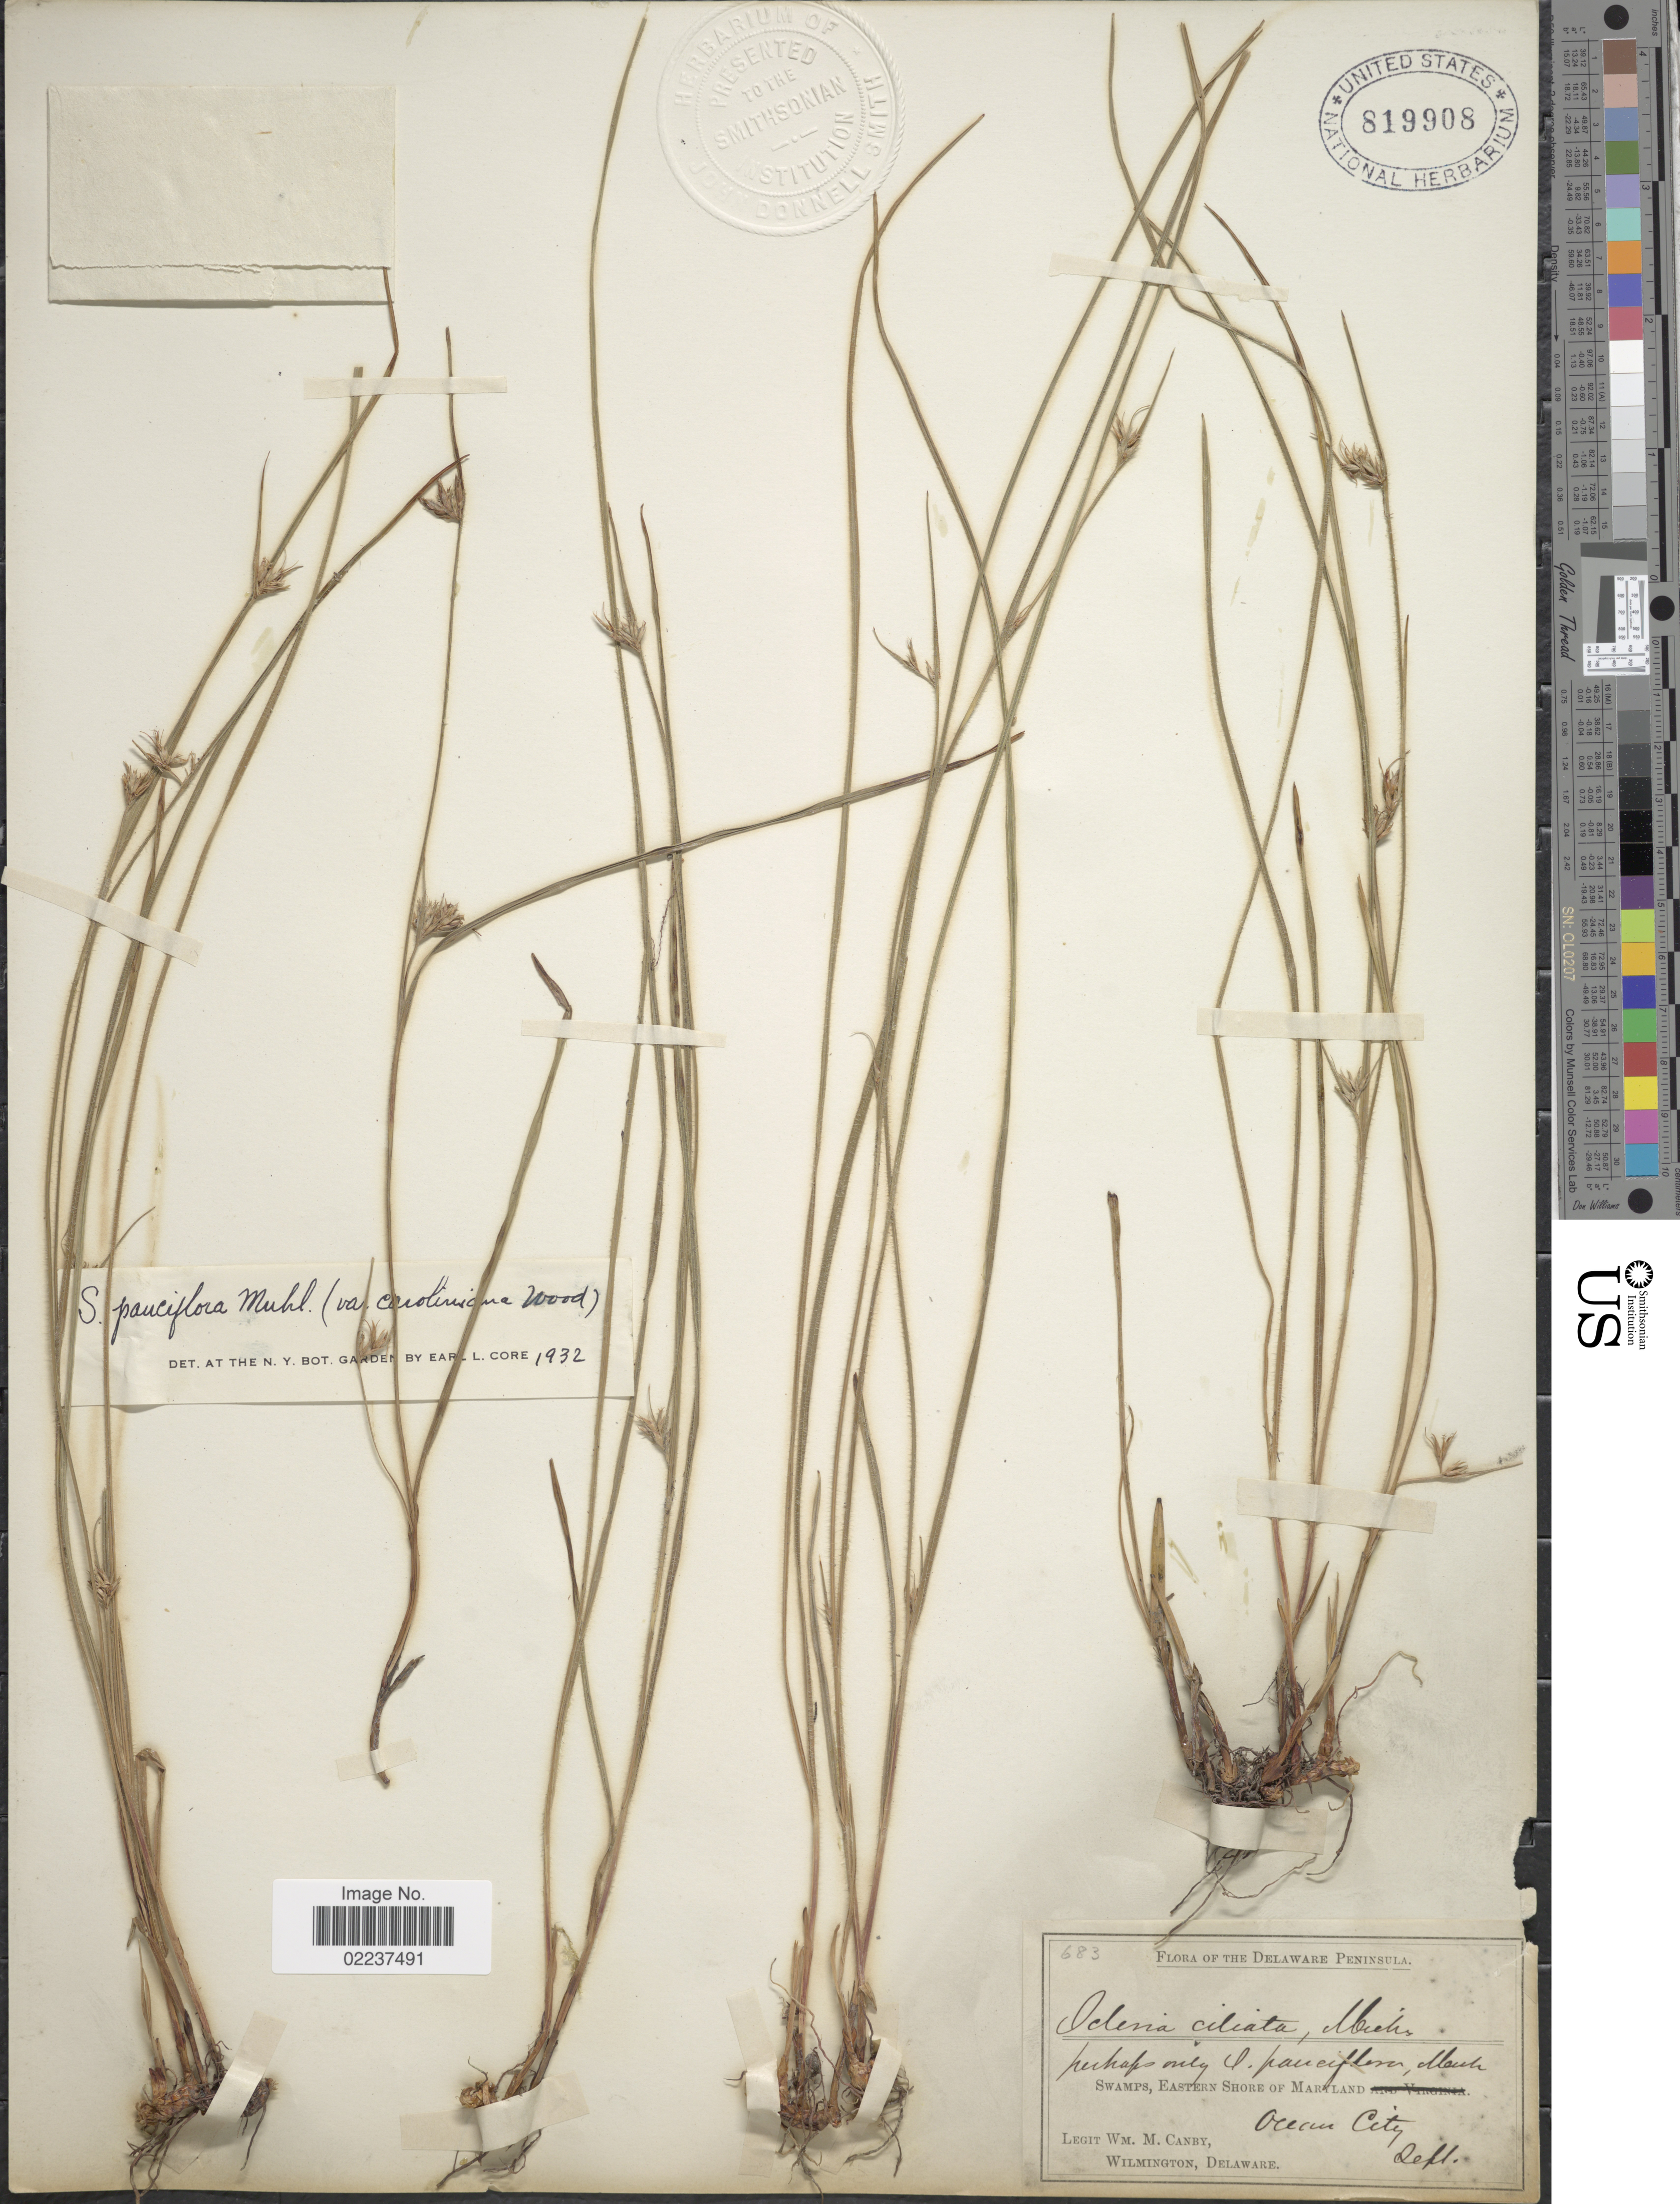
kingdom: Plantae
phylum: Tracheophyta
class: Liliopsida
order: Poales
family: Cyperaceae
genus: Scleria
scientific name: Scleria pauciflora var. caroliniana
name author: (Willd.) Alph. Wood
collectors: W. M. Canby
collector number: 683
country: United States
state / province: Delaware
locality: Eastern shore of Maryland, Ocean City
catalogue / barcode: US 819908